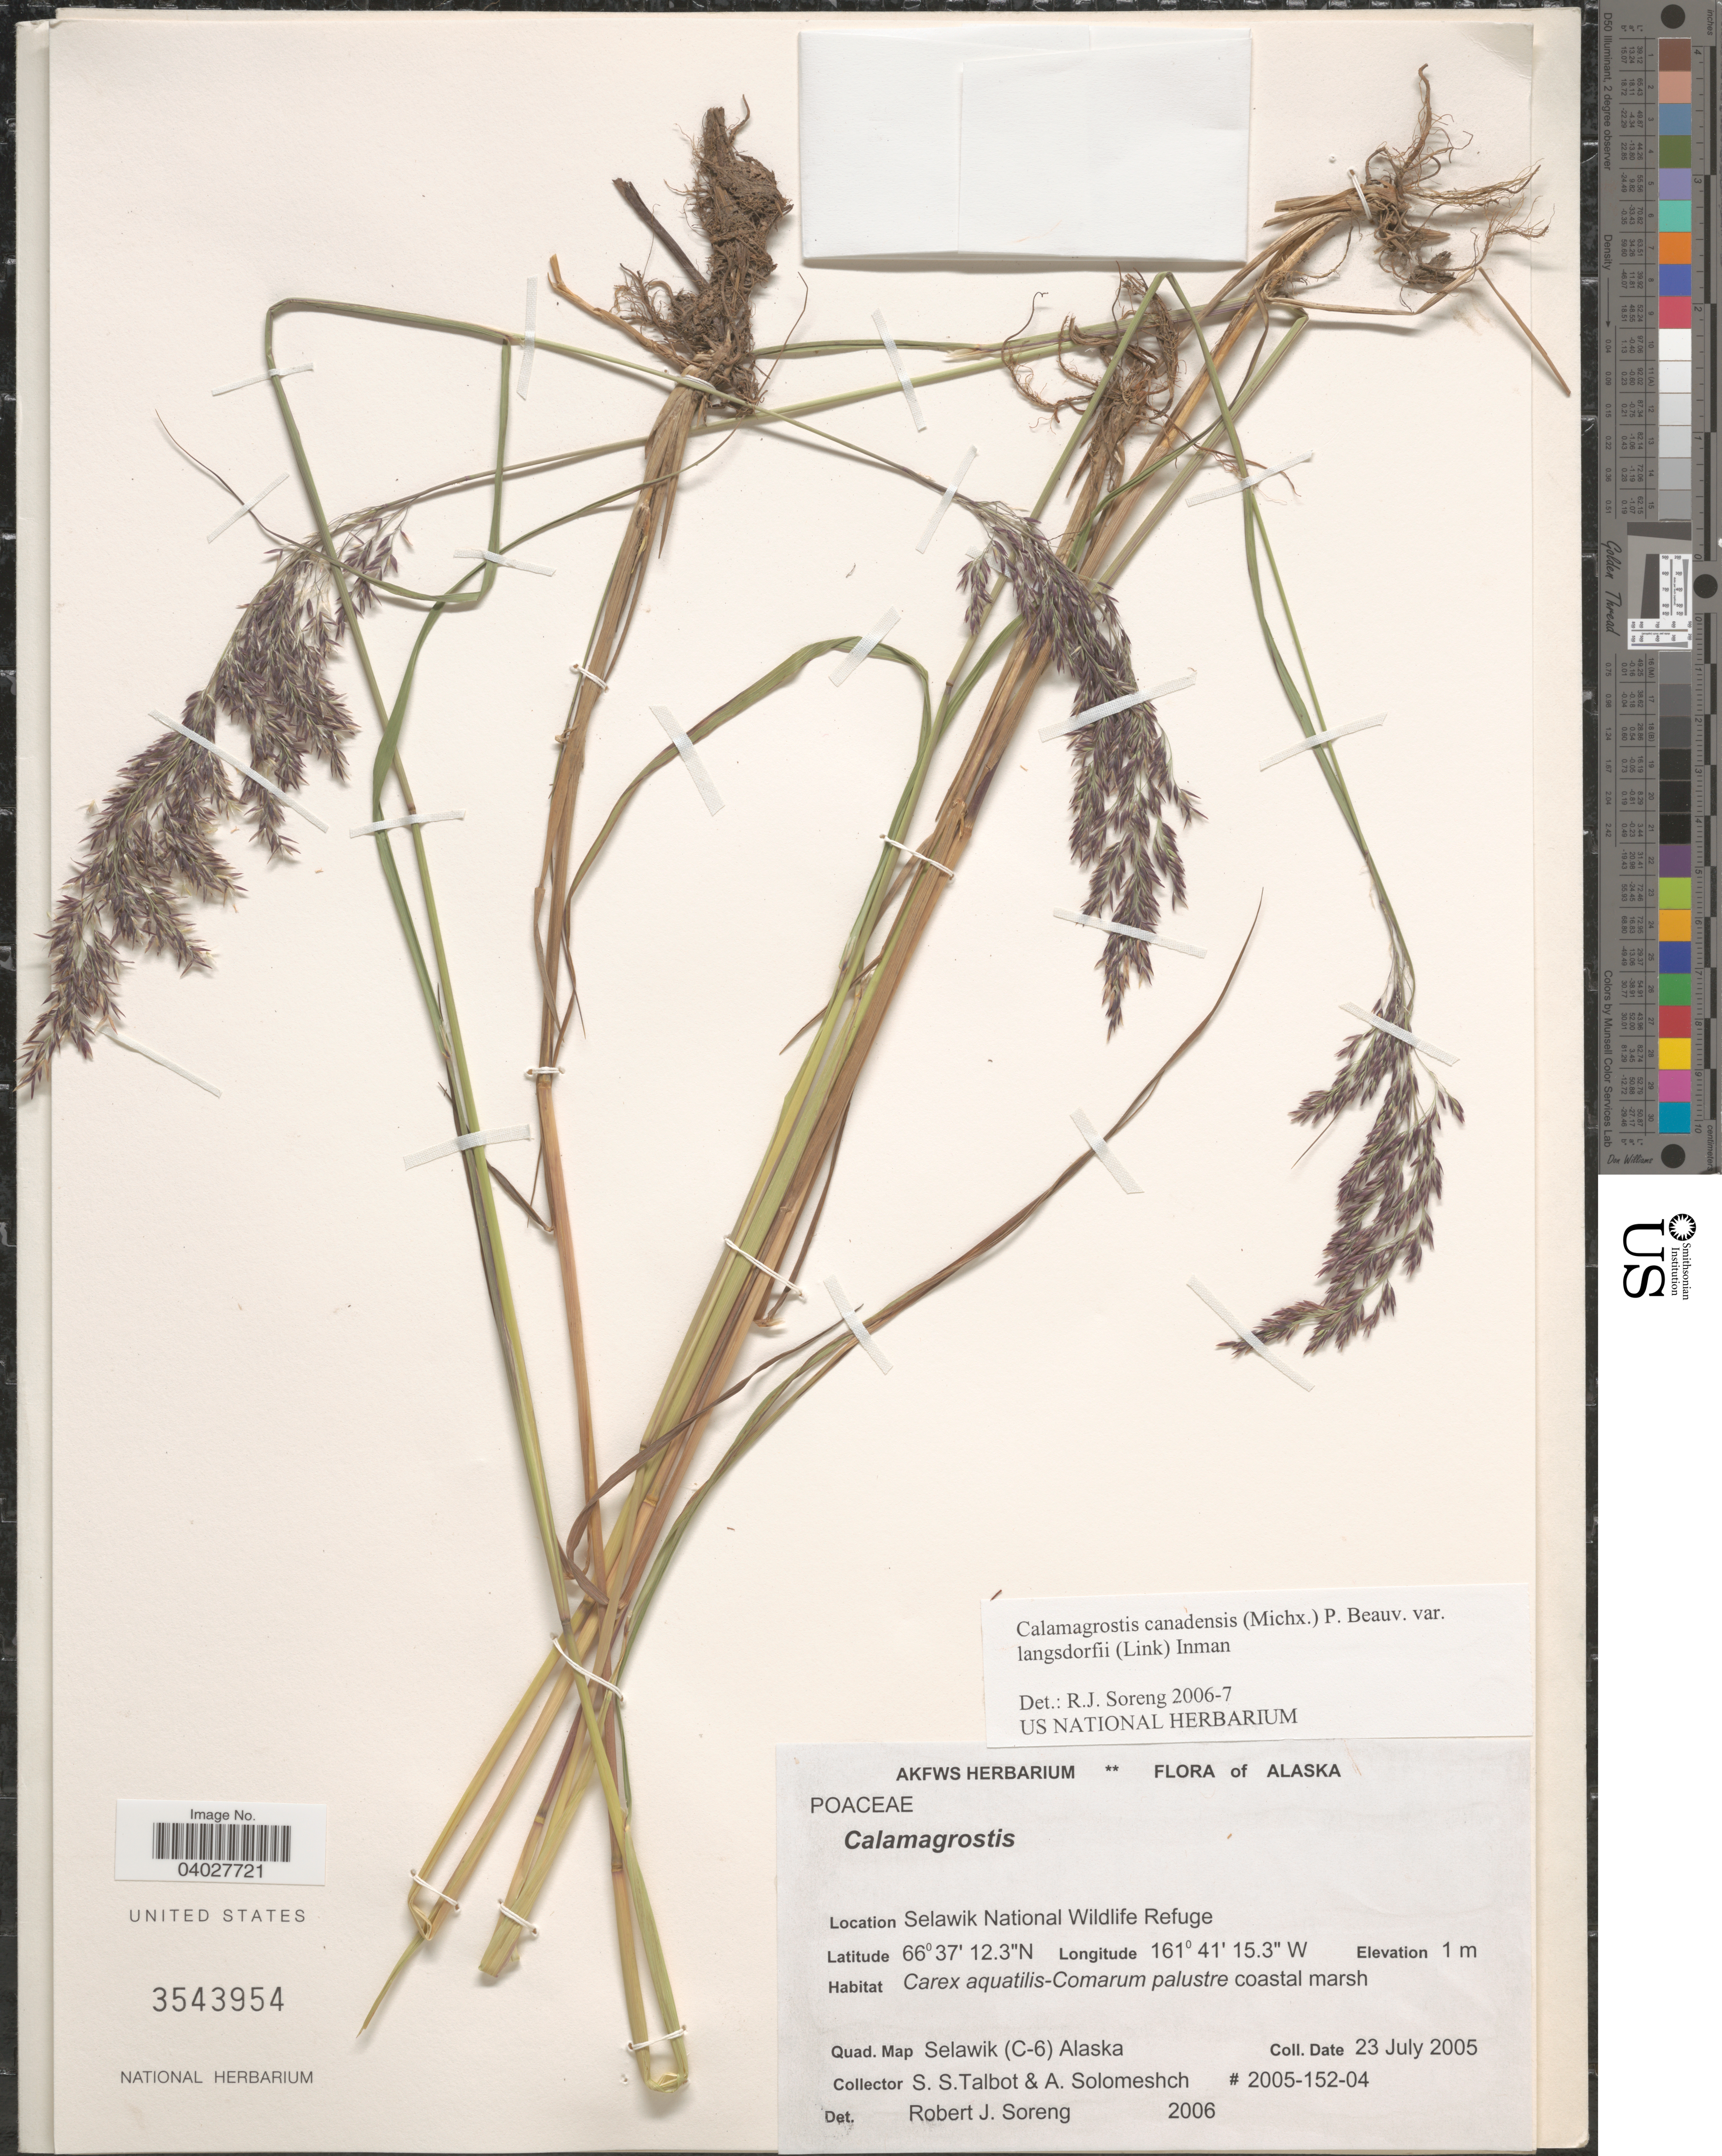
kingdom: Plantae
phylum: Tracheophyta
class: Liliopsida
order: Poales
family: Poaceae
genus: Calamagrostis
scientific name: Calamagrostis canadensis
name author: (Michx.) P. Beauv.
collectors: S. S. Talbot & A. Solomeshch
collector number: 2005-152-04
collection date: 2005-07-23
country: United States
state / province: Alaska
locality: Selawik National Wildlife Refuge. Quad. Map Selawik (C-6).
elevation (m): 1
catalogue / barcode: US 3543954